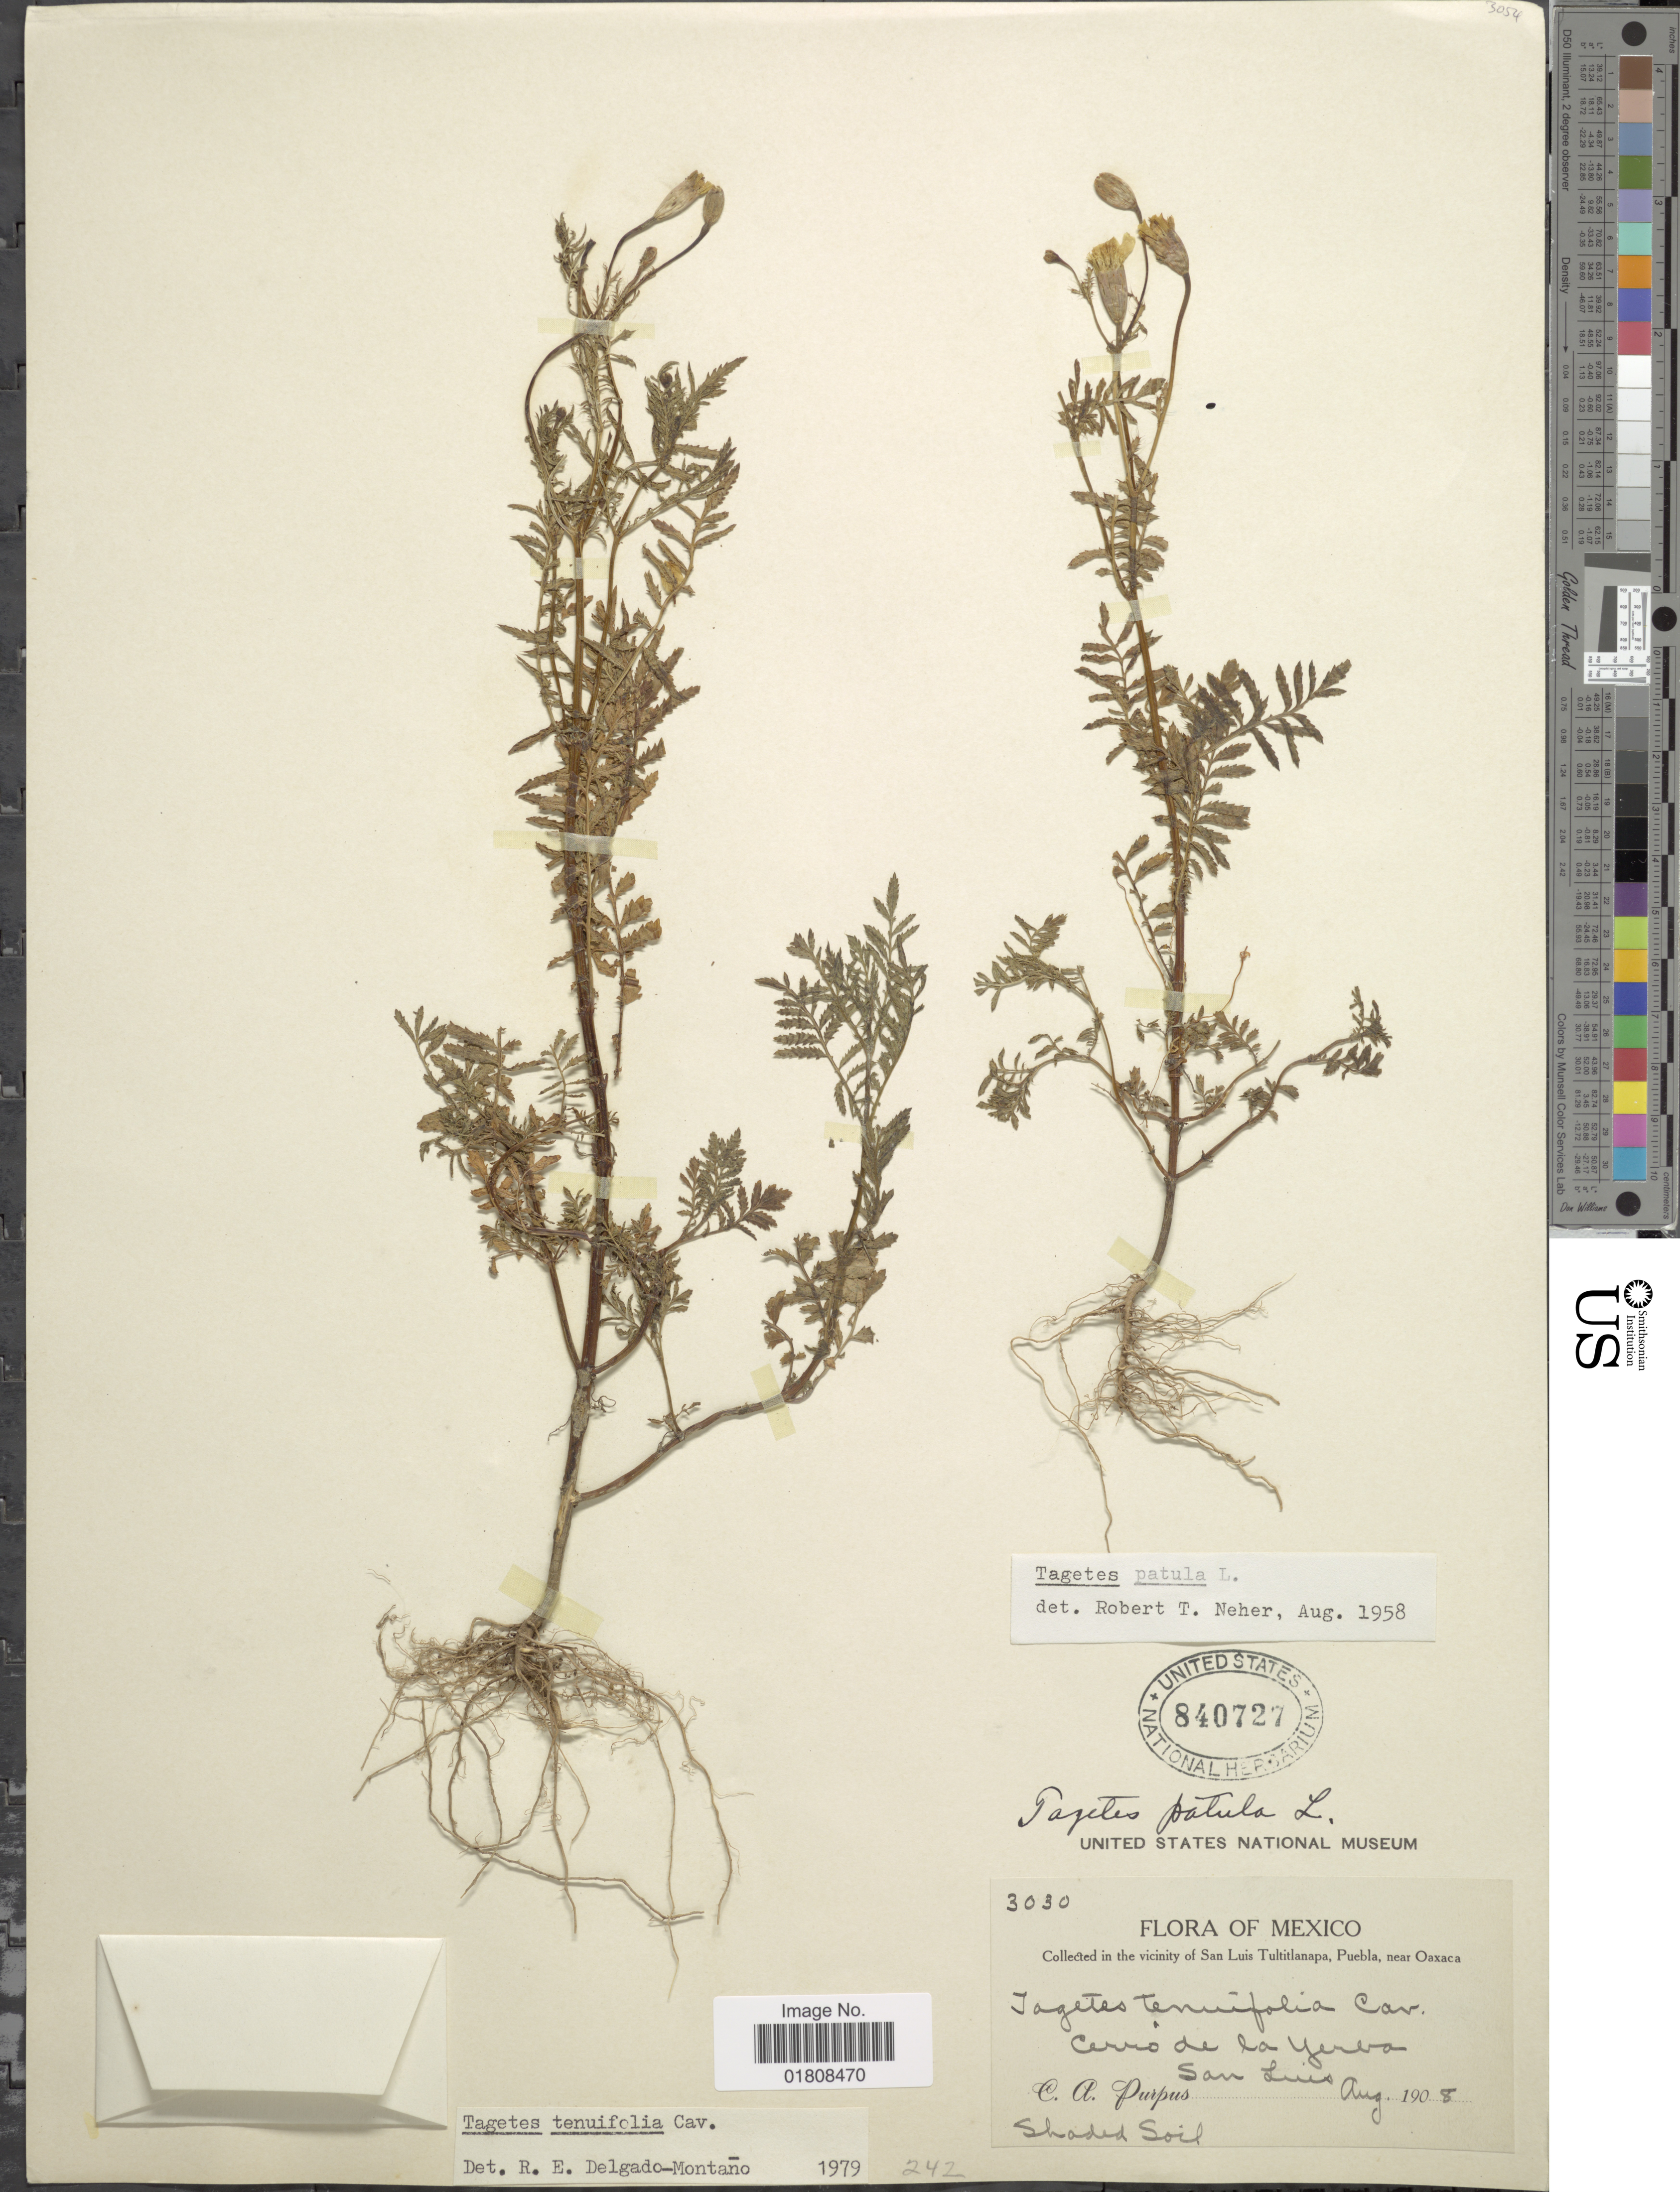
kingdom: Plantae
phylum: Tracheophyta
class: Magnoliopsida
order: Asterales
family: Asteraceae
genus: Tagetes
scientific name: Tagetes tenuifolia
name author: Cav.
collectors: C. A. Purpus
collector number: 3030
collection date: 1908-08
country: Mexico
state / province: Puebla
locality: Vicinity of San Luis Tultitlanapa, Puebla, near Oaxaca, Cerro de la Yerba, San Luis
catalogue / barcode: US 840727